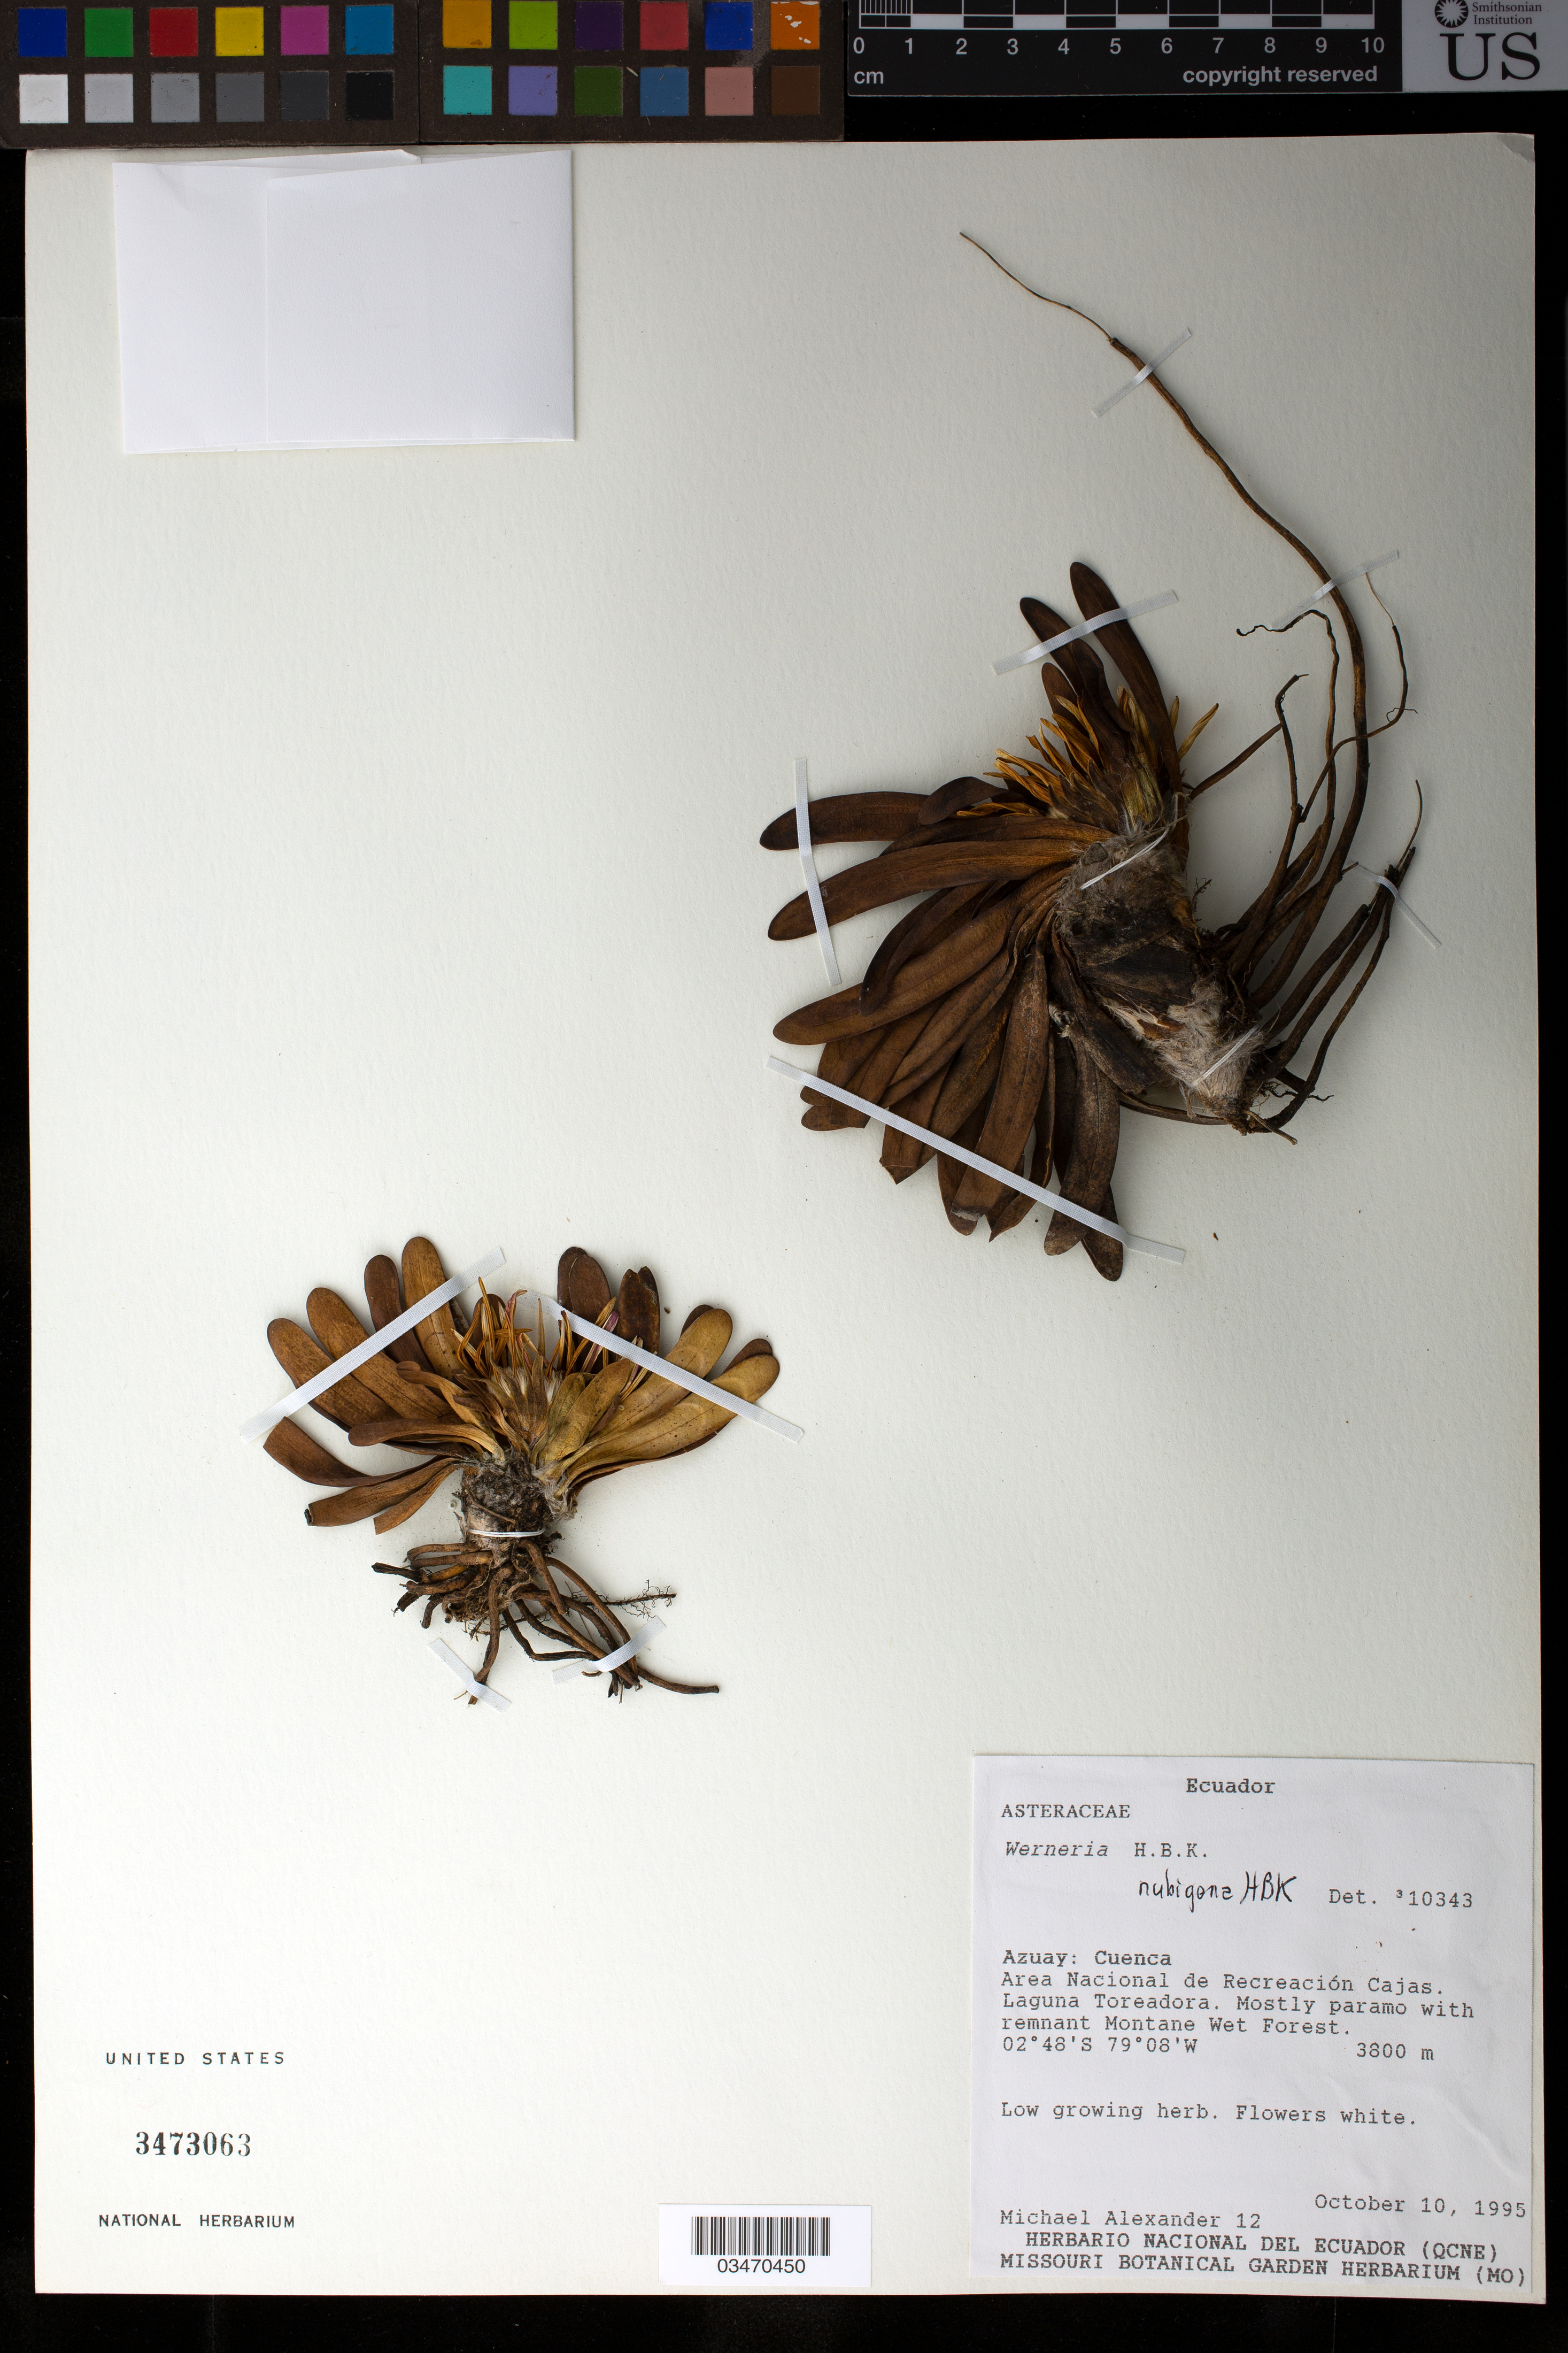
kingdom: Plantae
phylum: Tracheophyta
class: Magnoliopsida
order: Asterales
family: Asteraceae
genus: Werneria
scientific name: Werneria nubigena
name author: Kunth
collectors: M. L. Alexander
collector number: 12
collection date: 1995-10-10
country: Ecuador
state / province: Azuay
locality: Cuenca, area Nacional de Recreacion Cajas, Laguna Toreadora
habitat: Mostly paramo with remnant Montane wet forest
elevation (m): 3800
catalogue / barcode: US 3473063